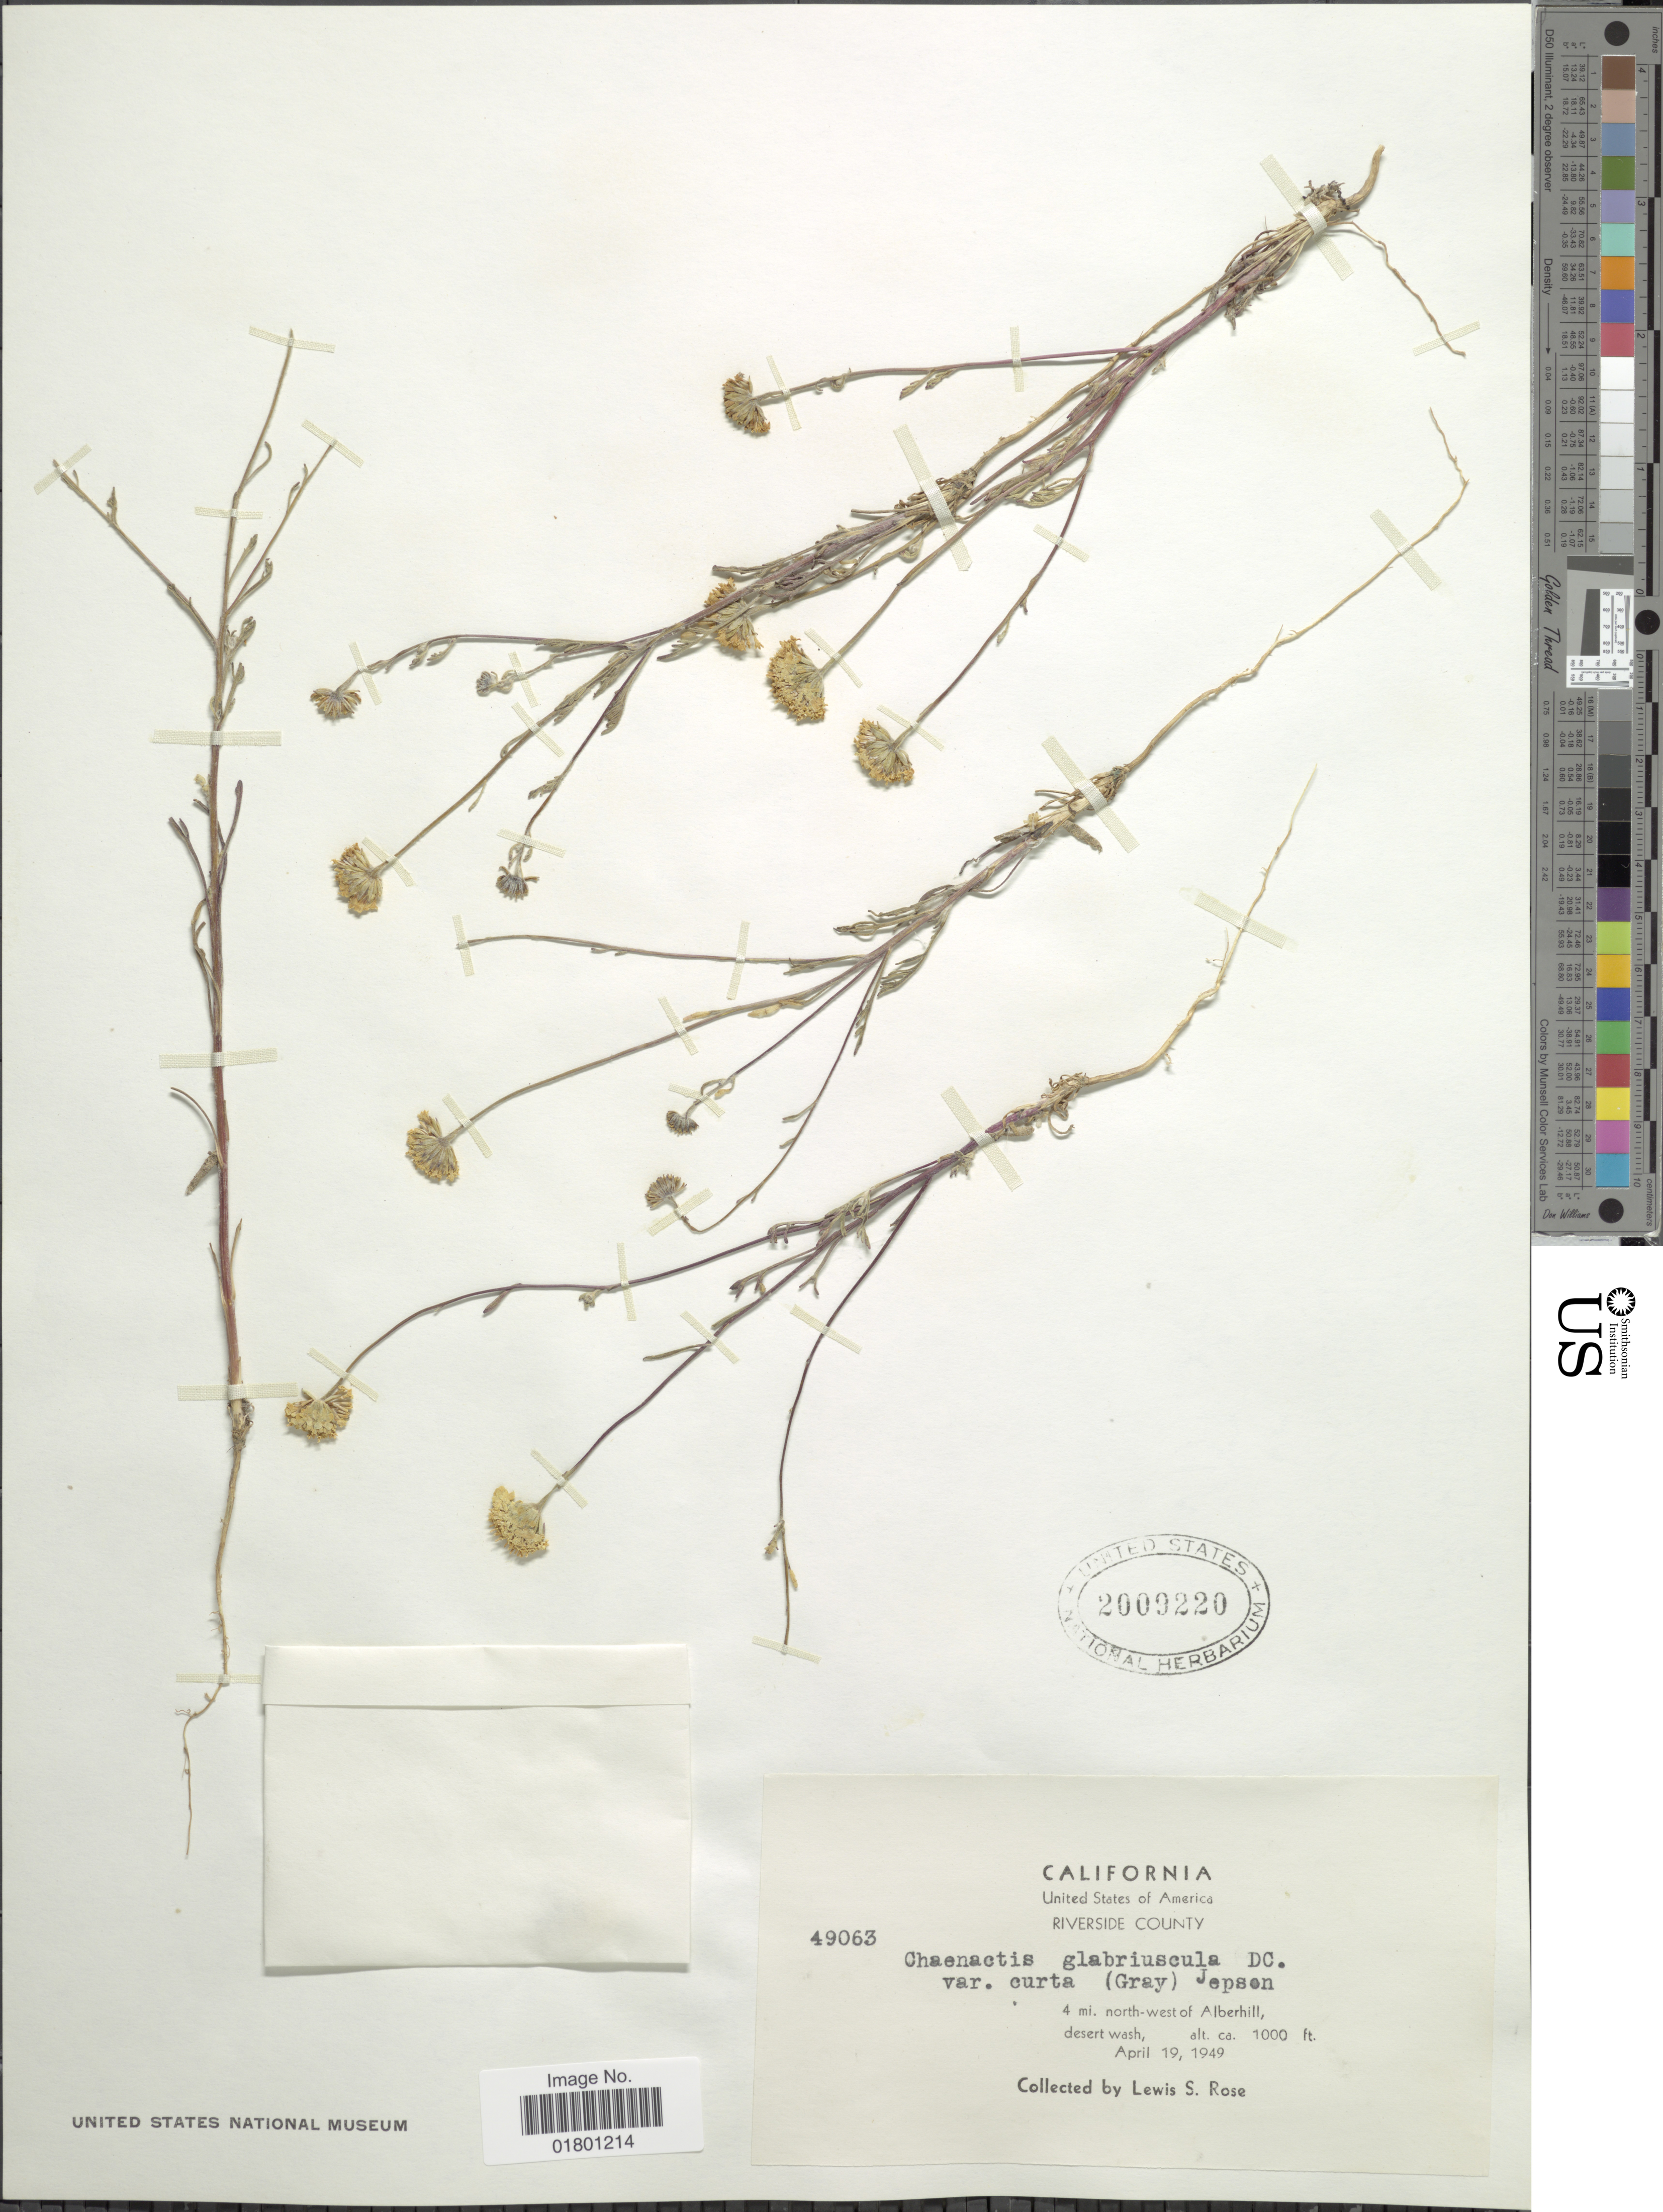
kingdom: Plantae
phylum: Tracheophyta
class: Magnoliopsida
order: Asterales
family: Asteraceae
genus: Chaenactis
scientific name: Chaenactis glabriuscula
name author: DC.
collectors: L. S. Rose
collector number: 49063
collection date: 1949-04-19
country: United States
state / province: California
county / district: Riverside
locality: Riverside County, 4 mi. north-west of Alberhill, desert wash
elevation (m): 305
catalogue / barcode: US 2009220